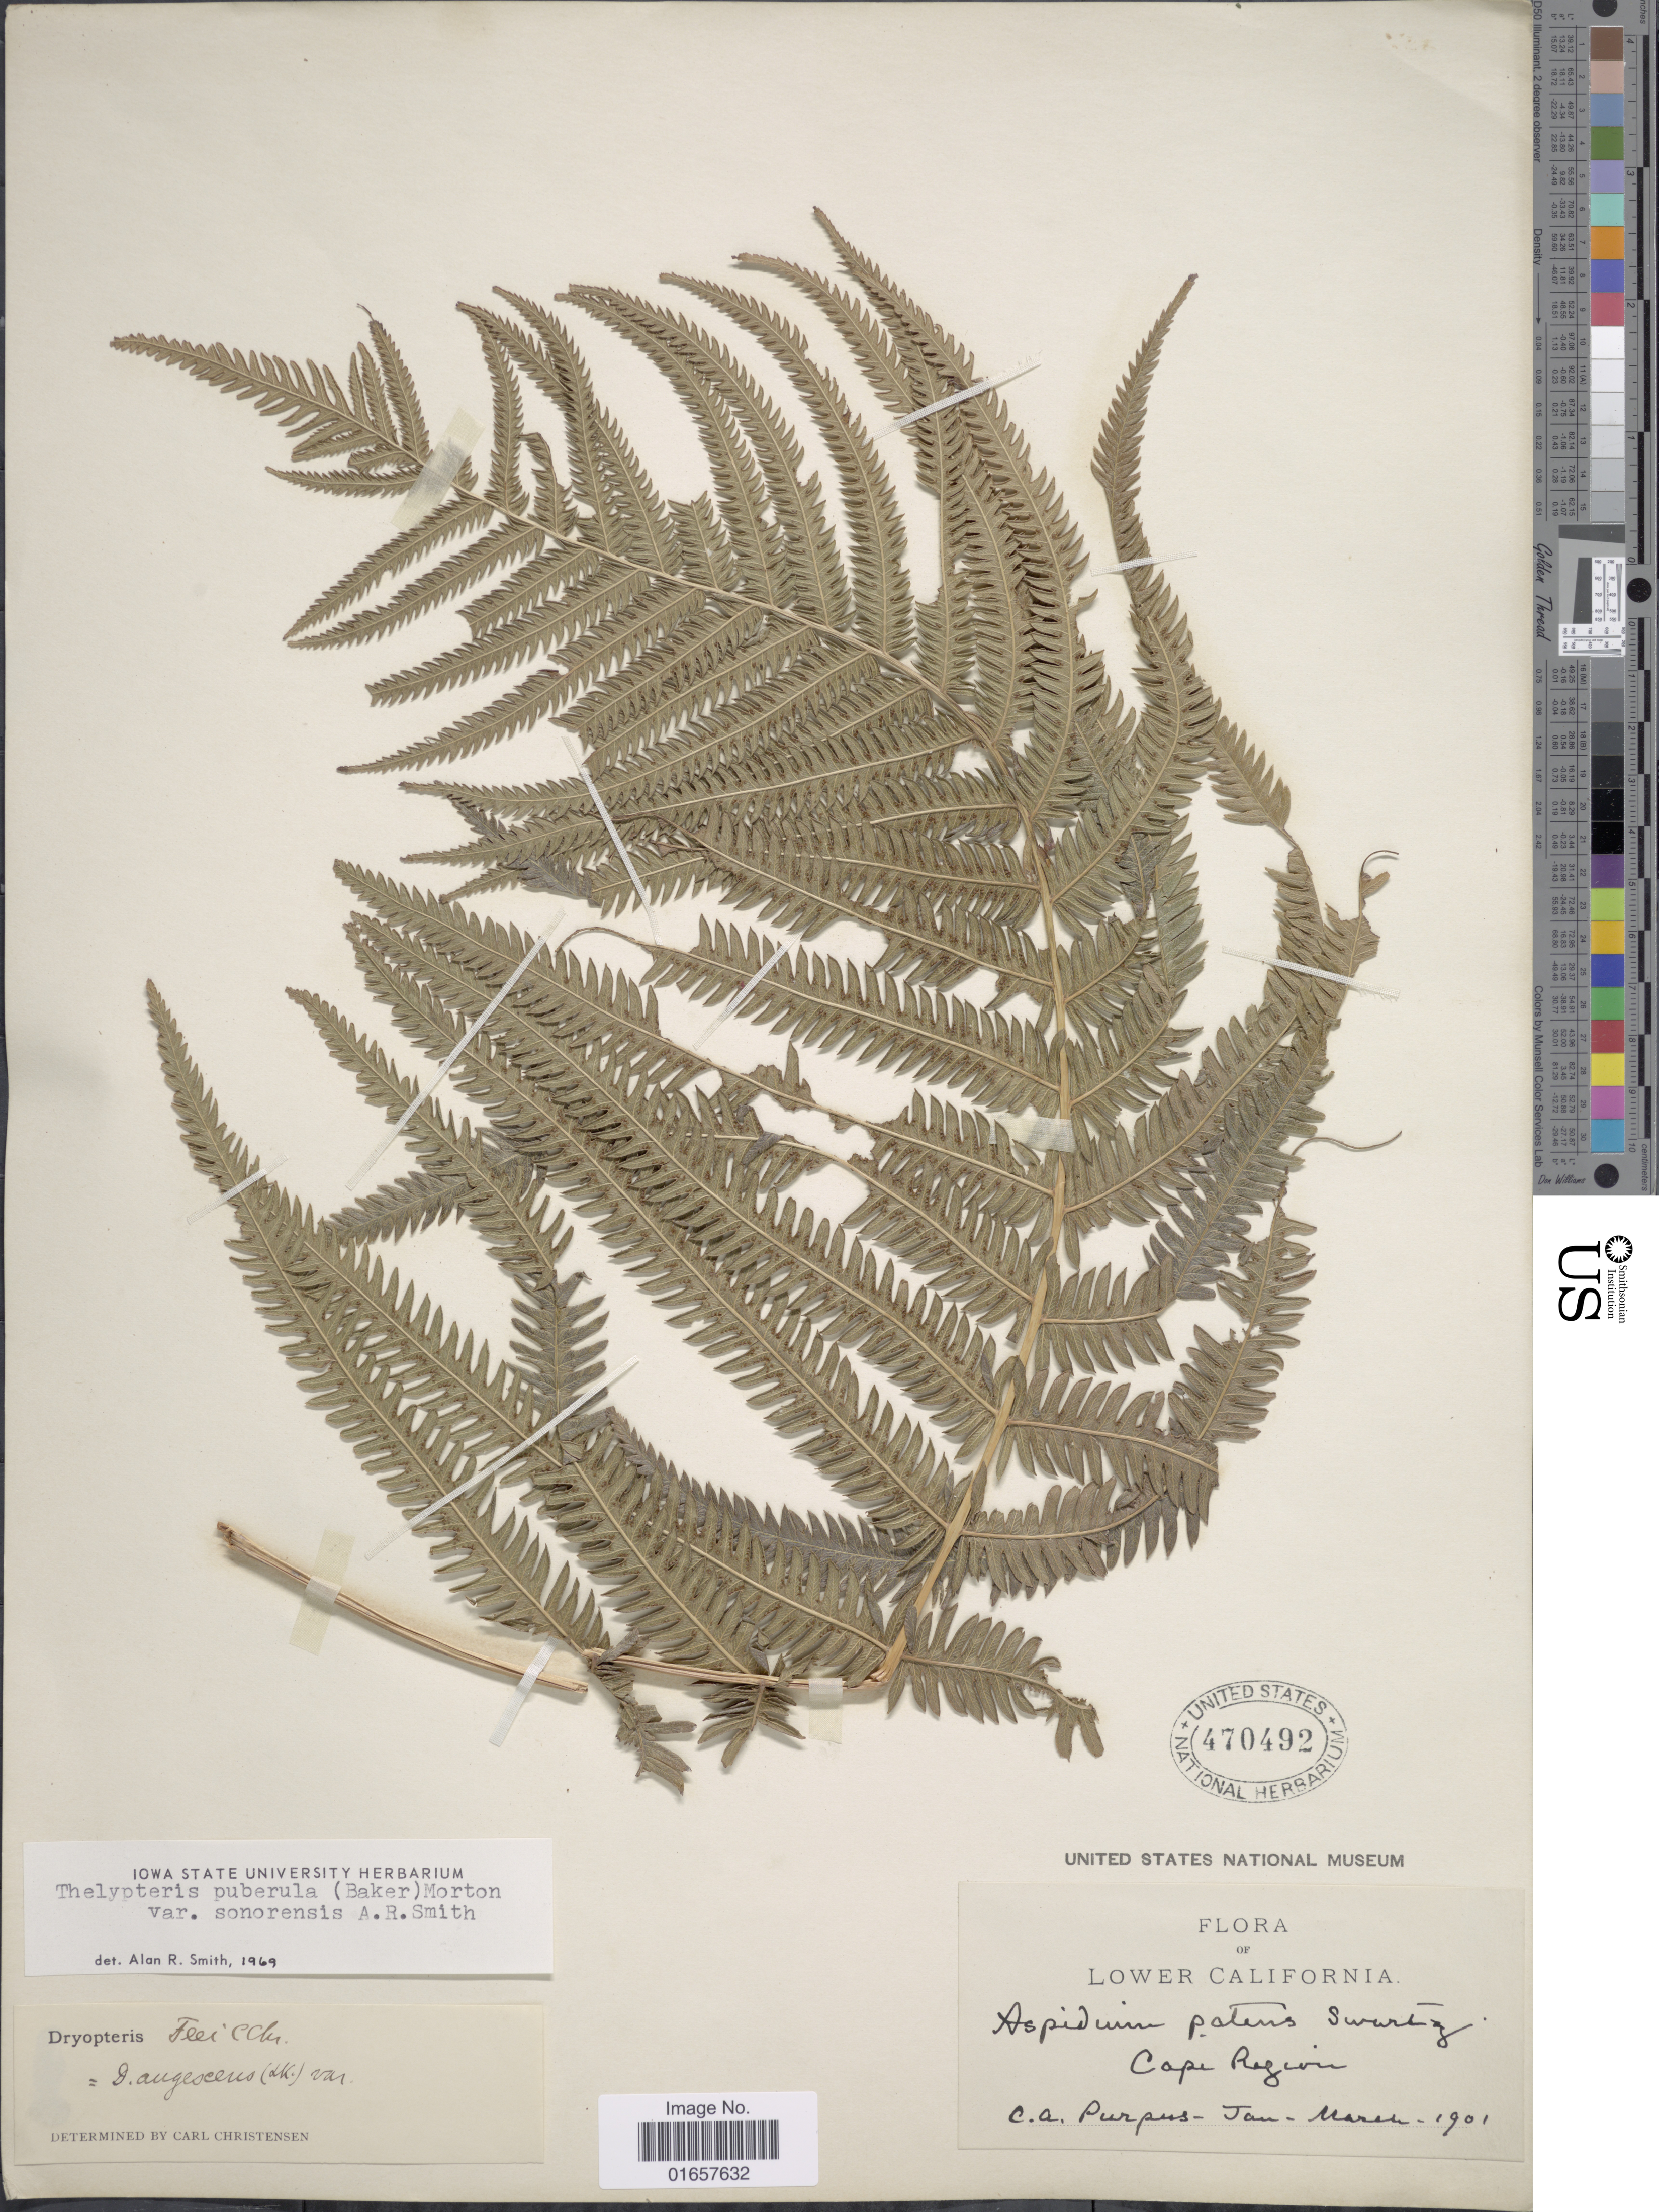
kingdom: Plantae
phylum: Tracheophyta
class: Polypodiopsida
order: Polypodiales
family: Thelypteridaceae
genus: Christella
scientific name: Christella puberula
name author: (Baker) Á. Löve & D. Löve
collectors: C. A. Purpus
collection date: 1901-01/1901-03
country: Mexico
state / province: Baja California Sur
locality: Mexico, Lower California, Cape Region.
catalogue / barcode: US 470492